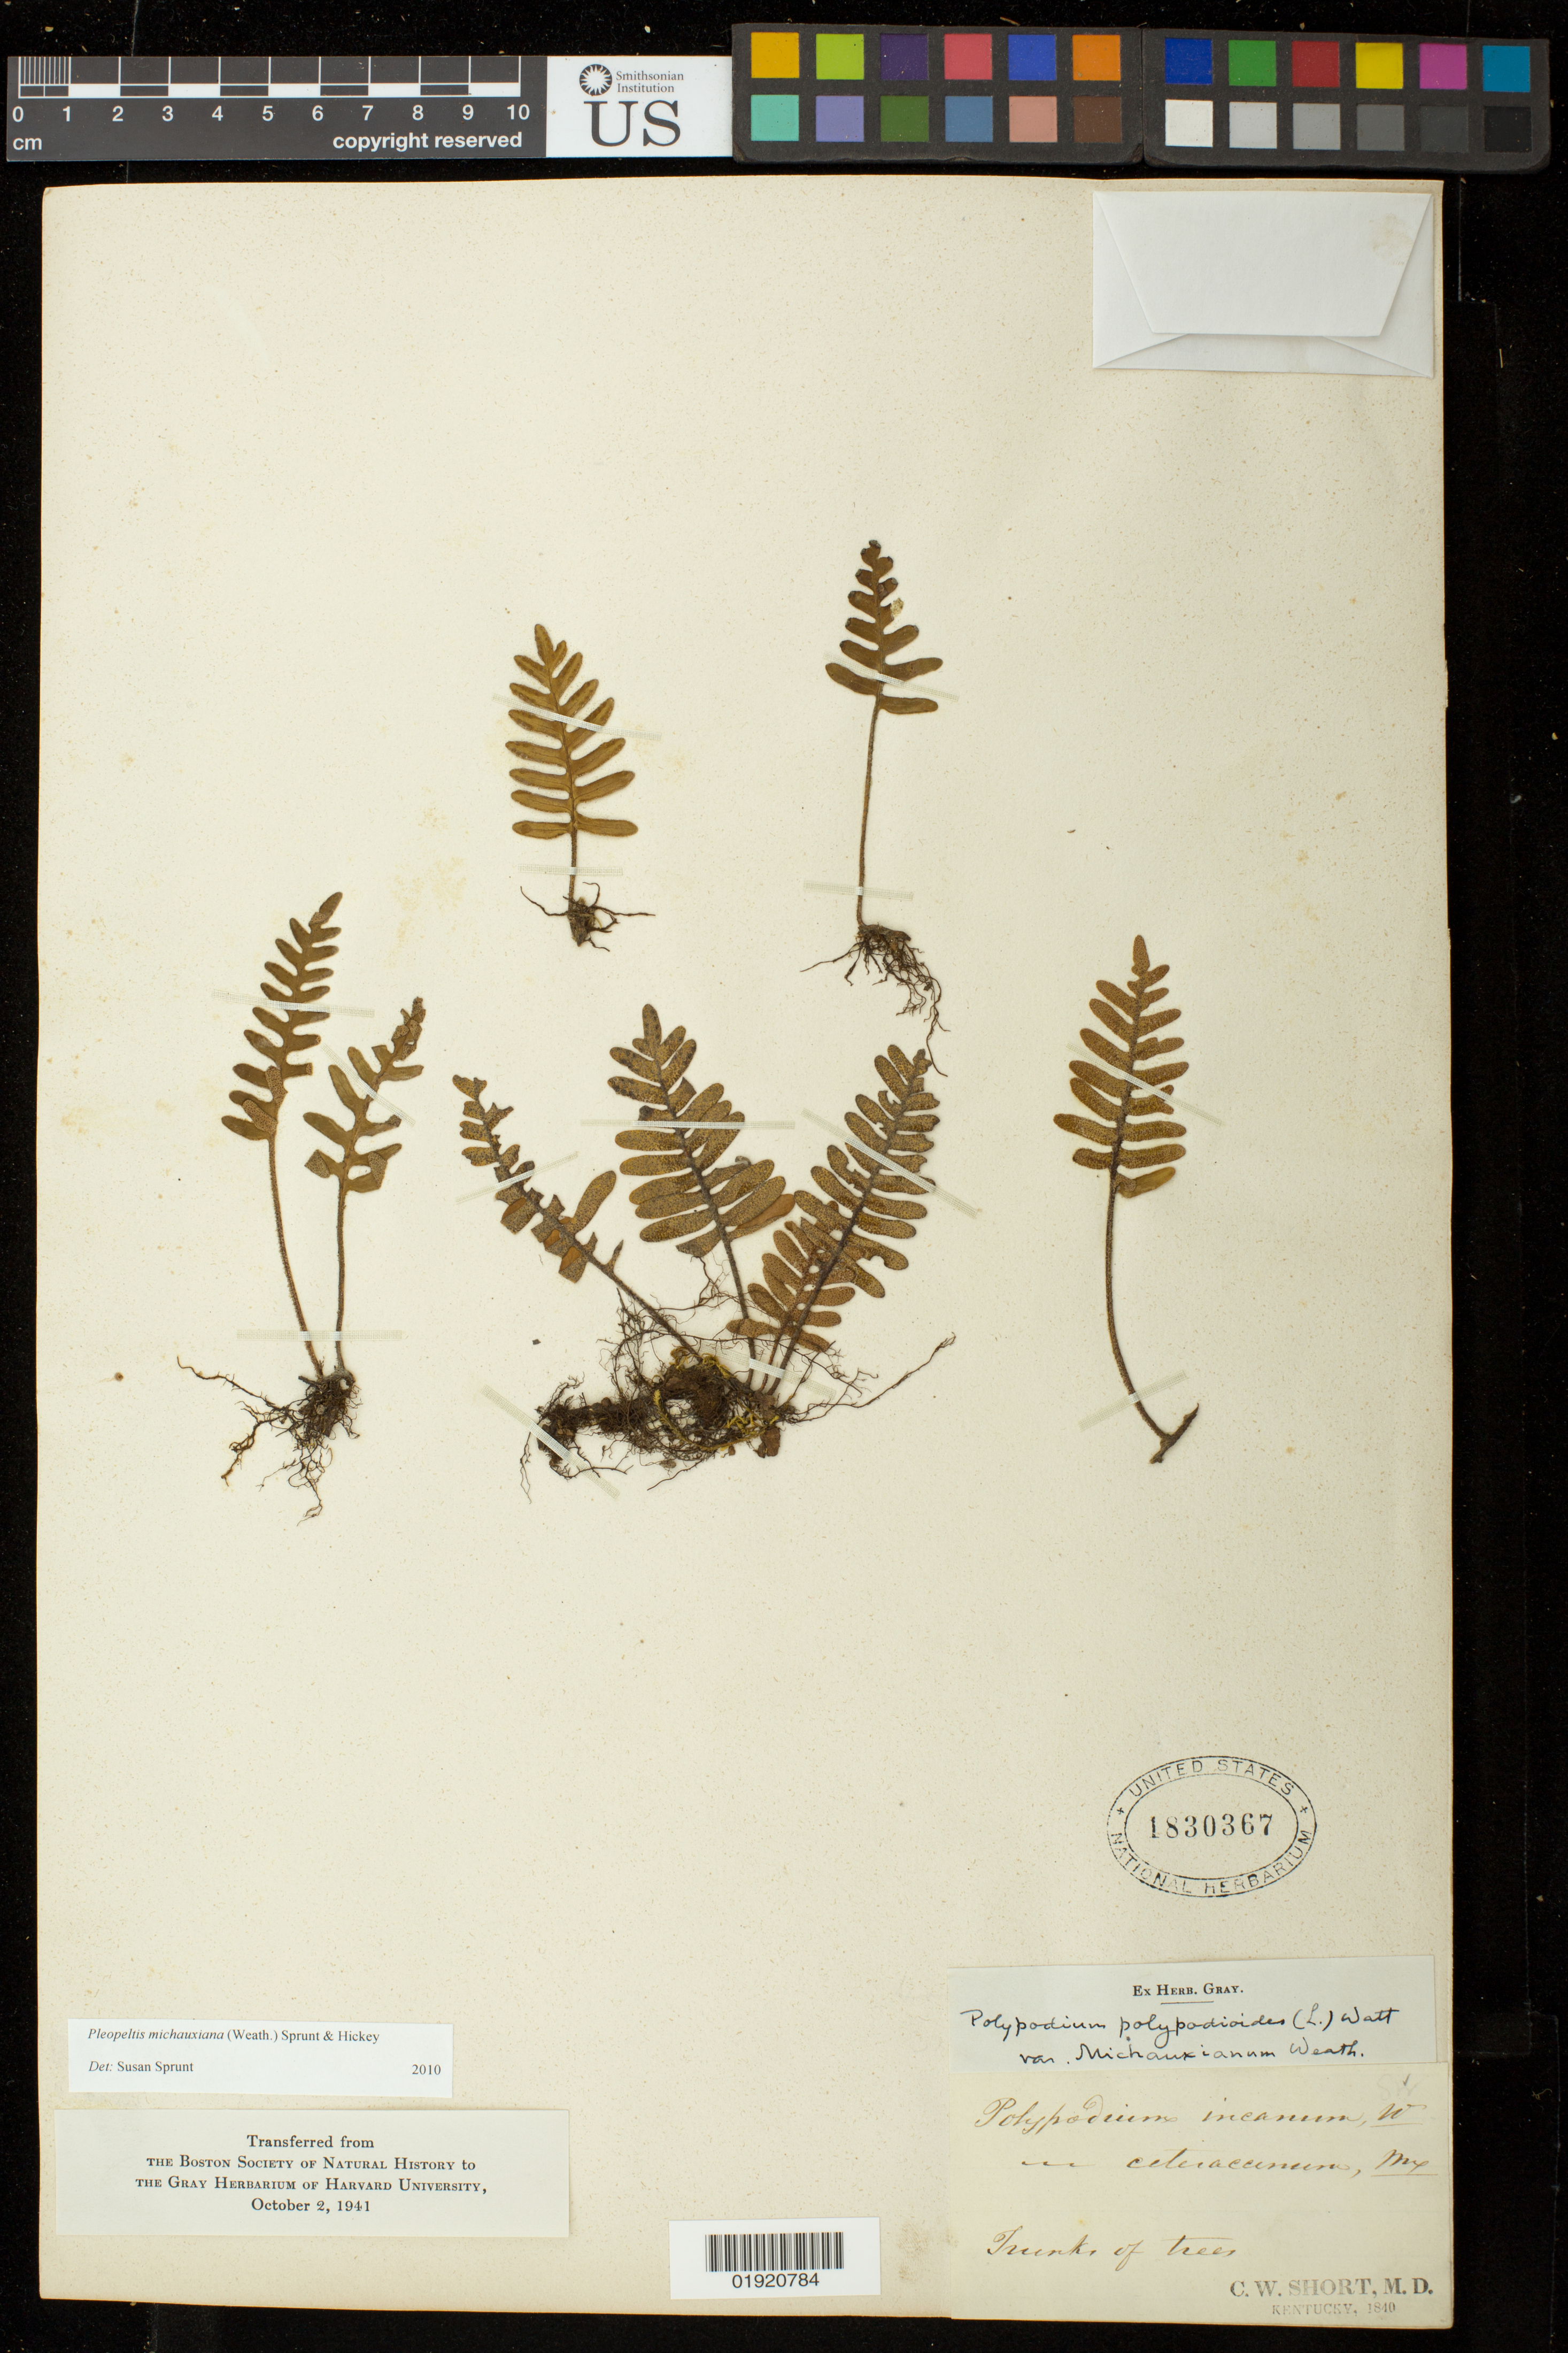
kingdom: Plantae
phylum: Tracheophyta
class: Polypodiopsida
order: Polypodiales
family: Polypodiaceae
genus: Pleopeltis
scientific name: Pleopeltis michauxiana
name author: (Weath.) Hickey & Sprunt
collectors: C. W. Short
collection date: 1840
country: United States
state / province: Kentucky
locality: Kentucky.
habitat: Trunk of trees.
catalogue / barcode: US 1830367